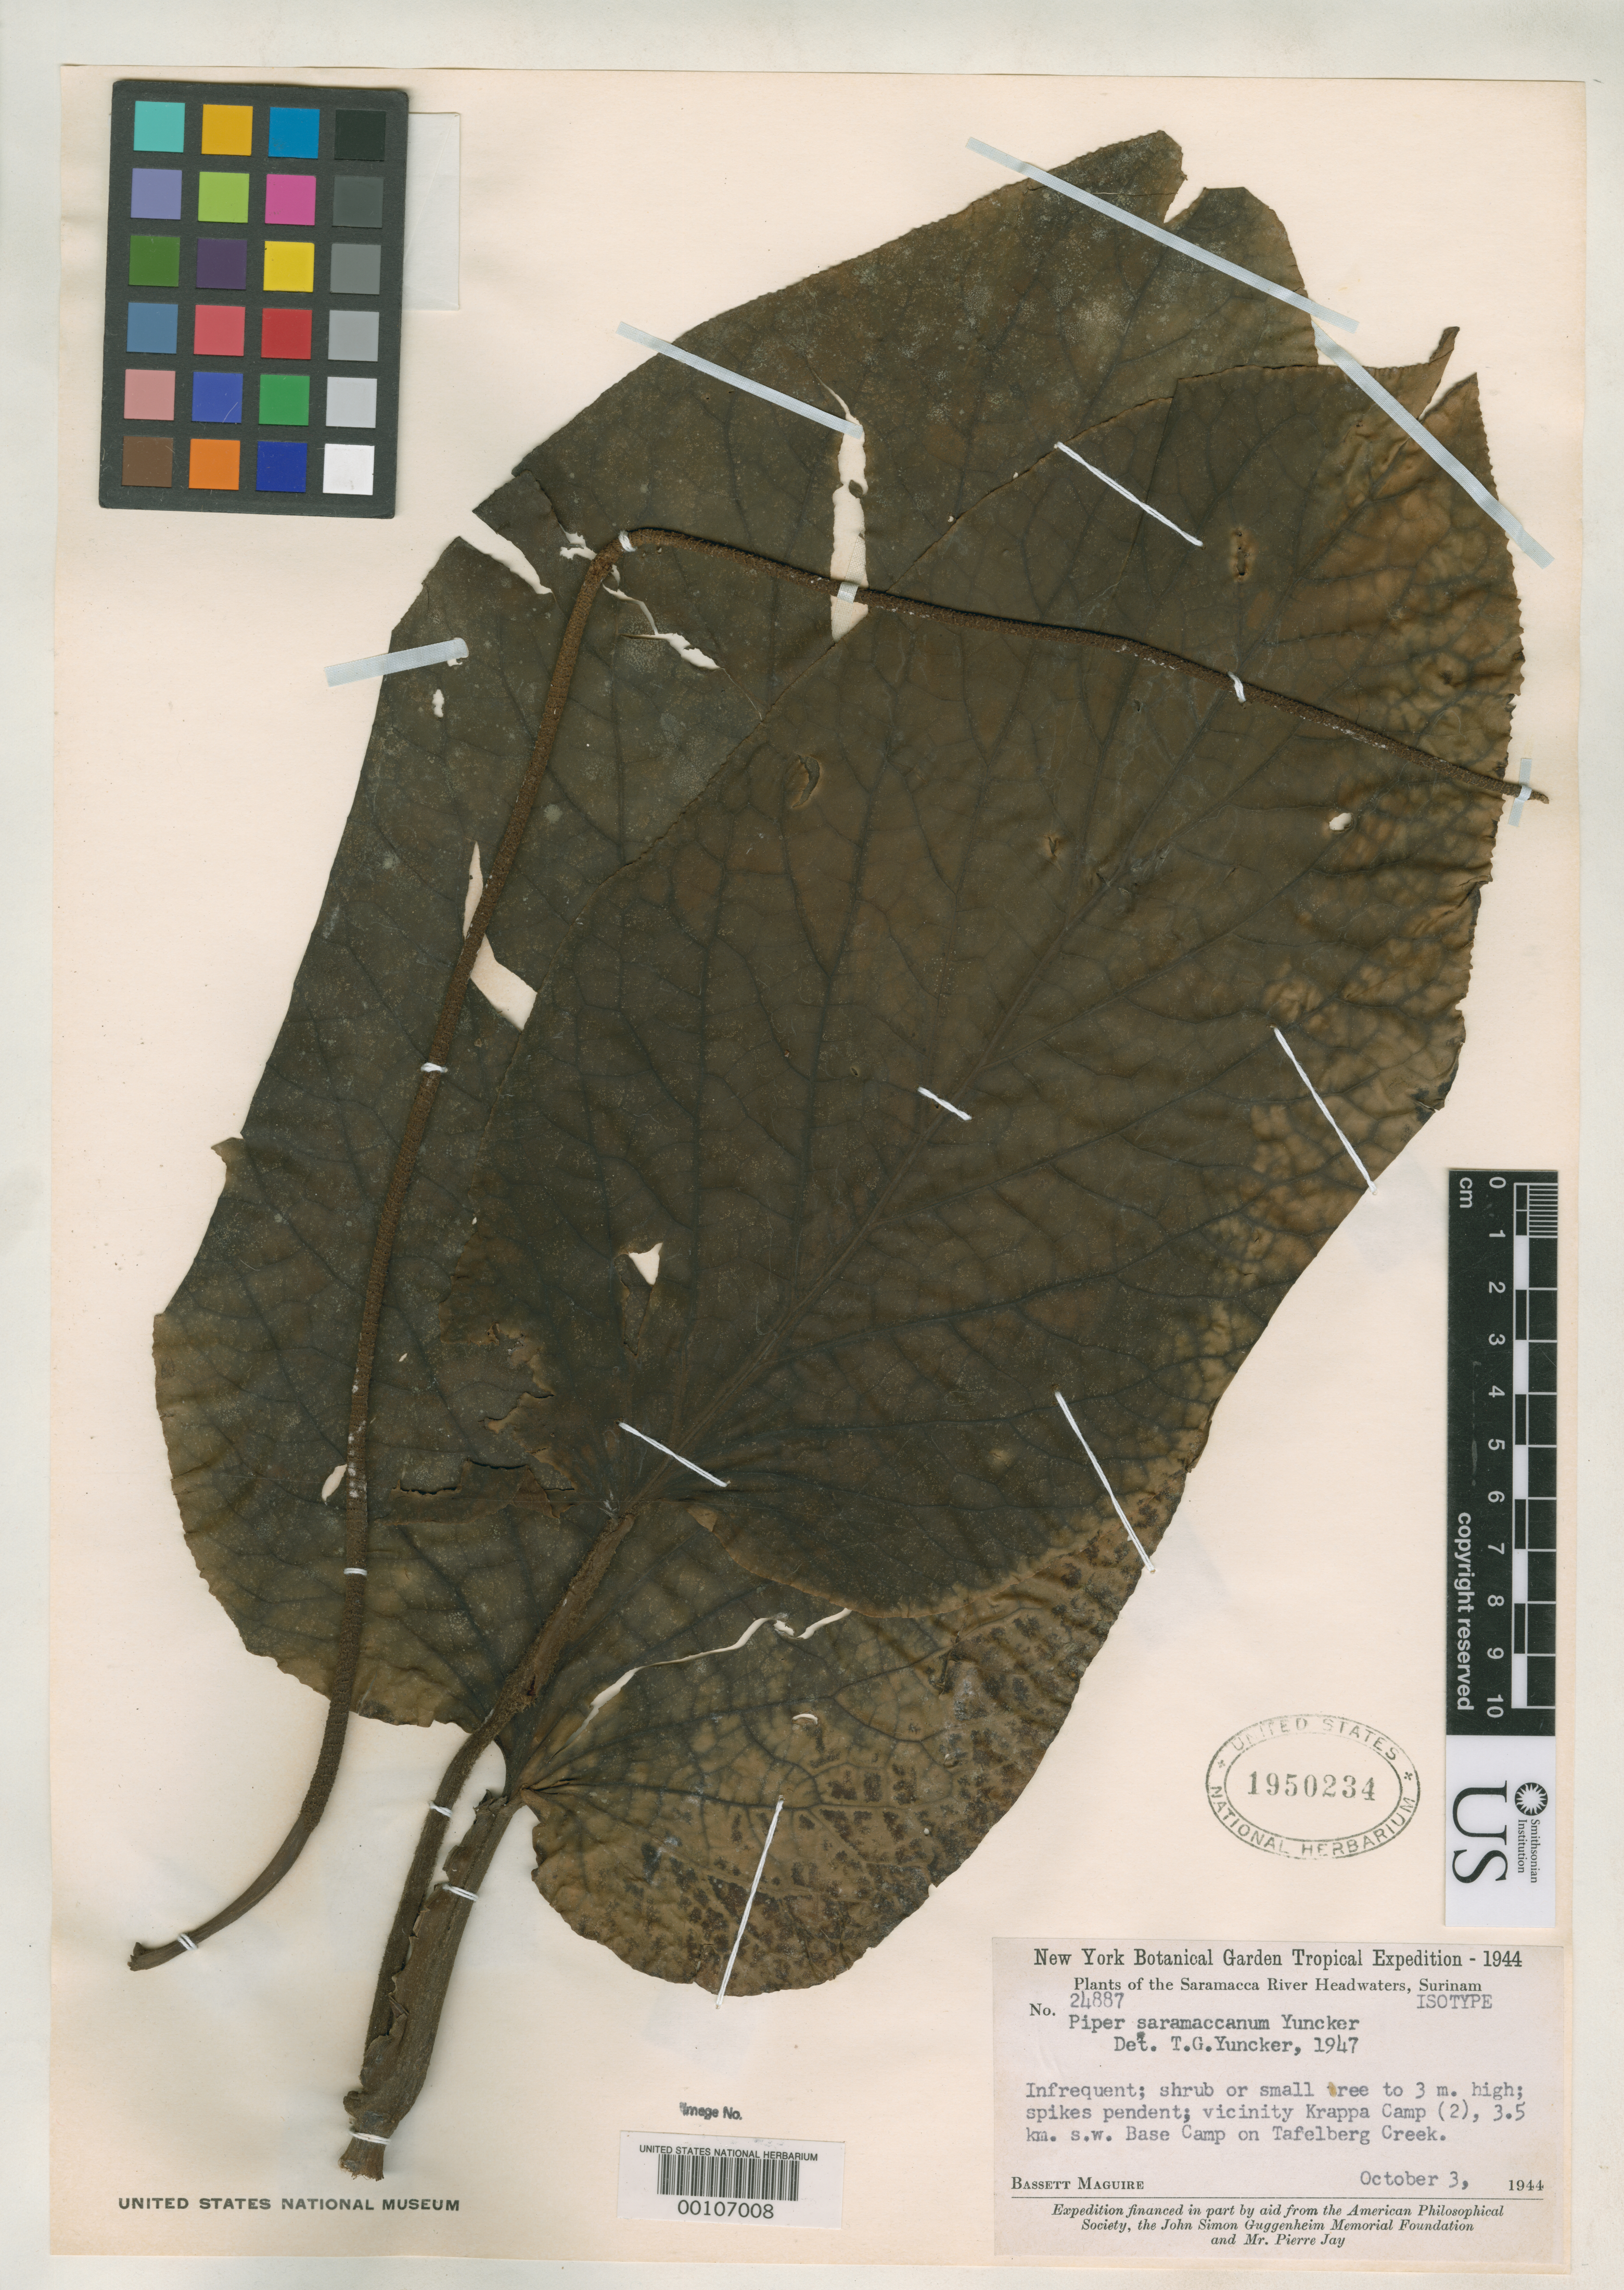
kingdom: Plantae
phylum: Tracheophyta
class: Magnoliopsida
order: Piperales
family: Piperaceae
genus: Piper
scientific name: Piper saramaccanum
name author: Yunck.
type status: Isotype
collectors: B. Maguire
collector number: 24887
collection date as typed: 03 Oct 1944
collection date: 1944-10-03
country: Suriname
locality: Vicinity of Krappa Camp; Saramacca River headwaters.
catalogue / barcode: US 1950234